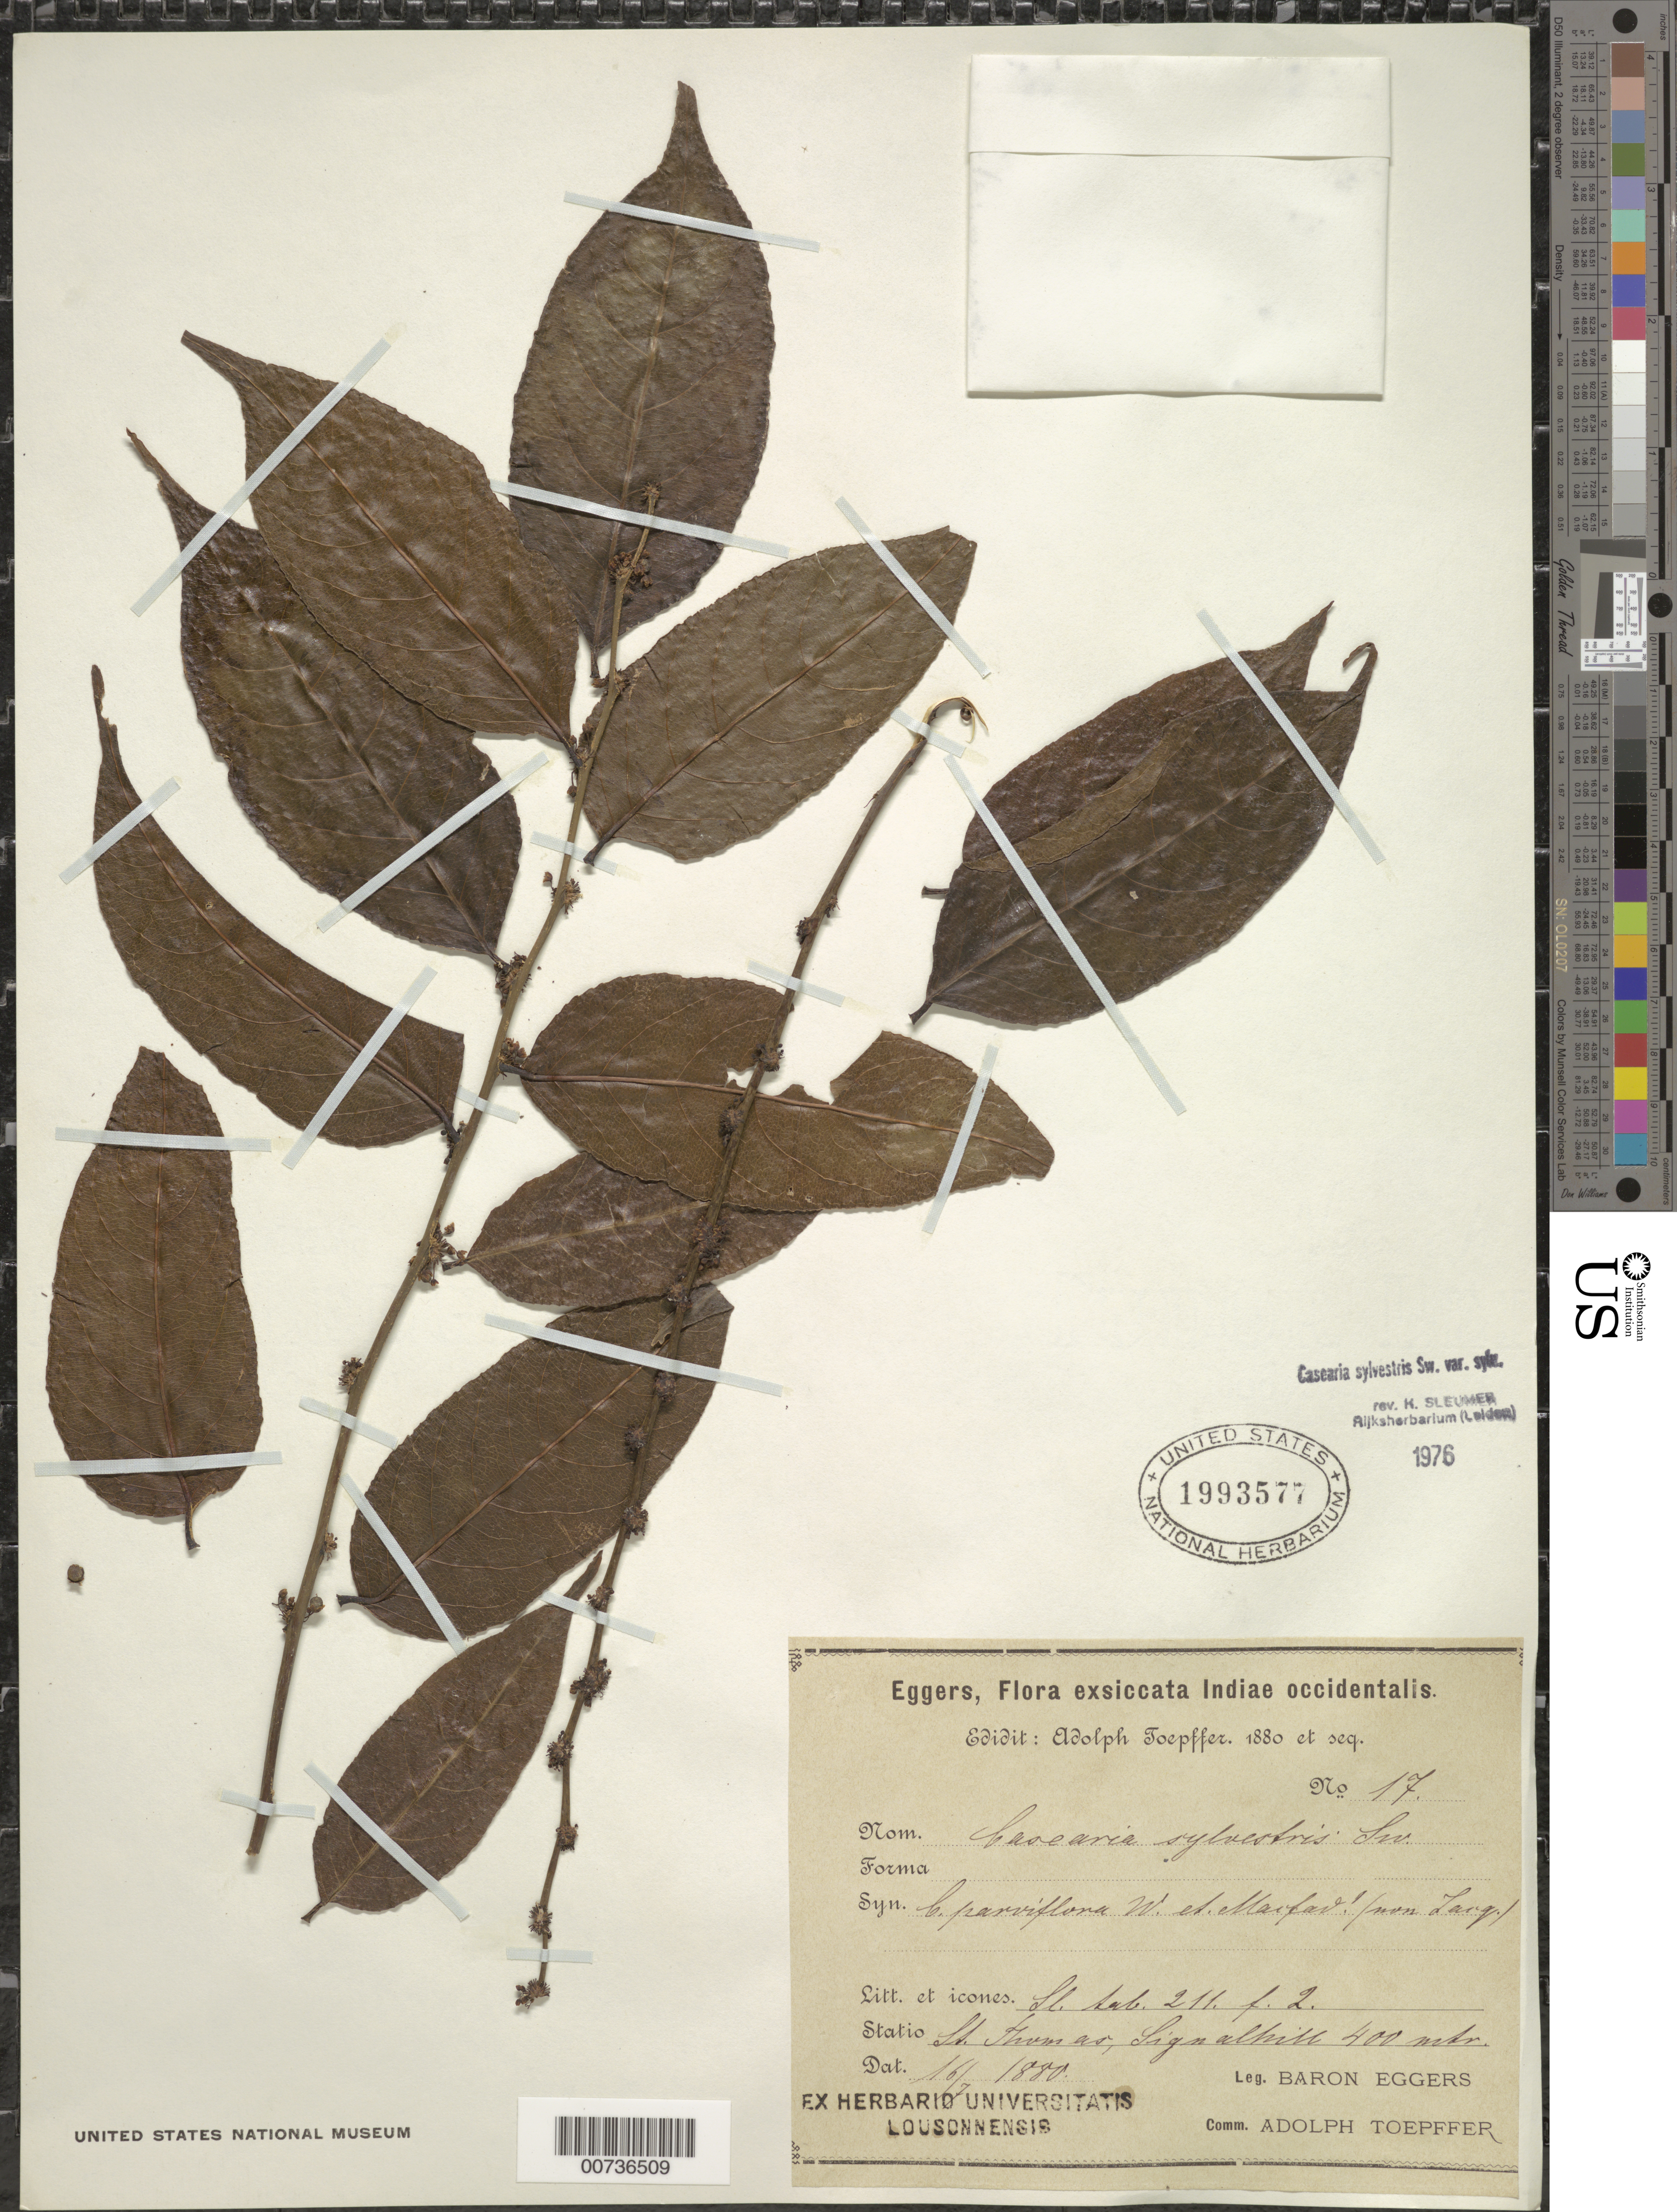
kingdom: Plantae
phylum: Tracheophyta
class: Magnoliopsida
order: Malpighiales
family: Salicaceae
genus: Casearia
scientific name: Casearia sylvestris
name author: Sw.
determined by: Sleumer, H. O.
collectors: H. F. A. von Eggers & A. Toepffer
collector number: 17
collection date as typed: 16 Jul 1880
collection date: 1880-07-16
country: U.S. Virgin Islands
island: St. Thomas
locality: Signal hill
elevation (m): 400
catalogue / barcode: US 1993577